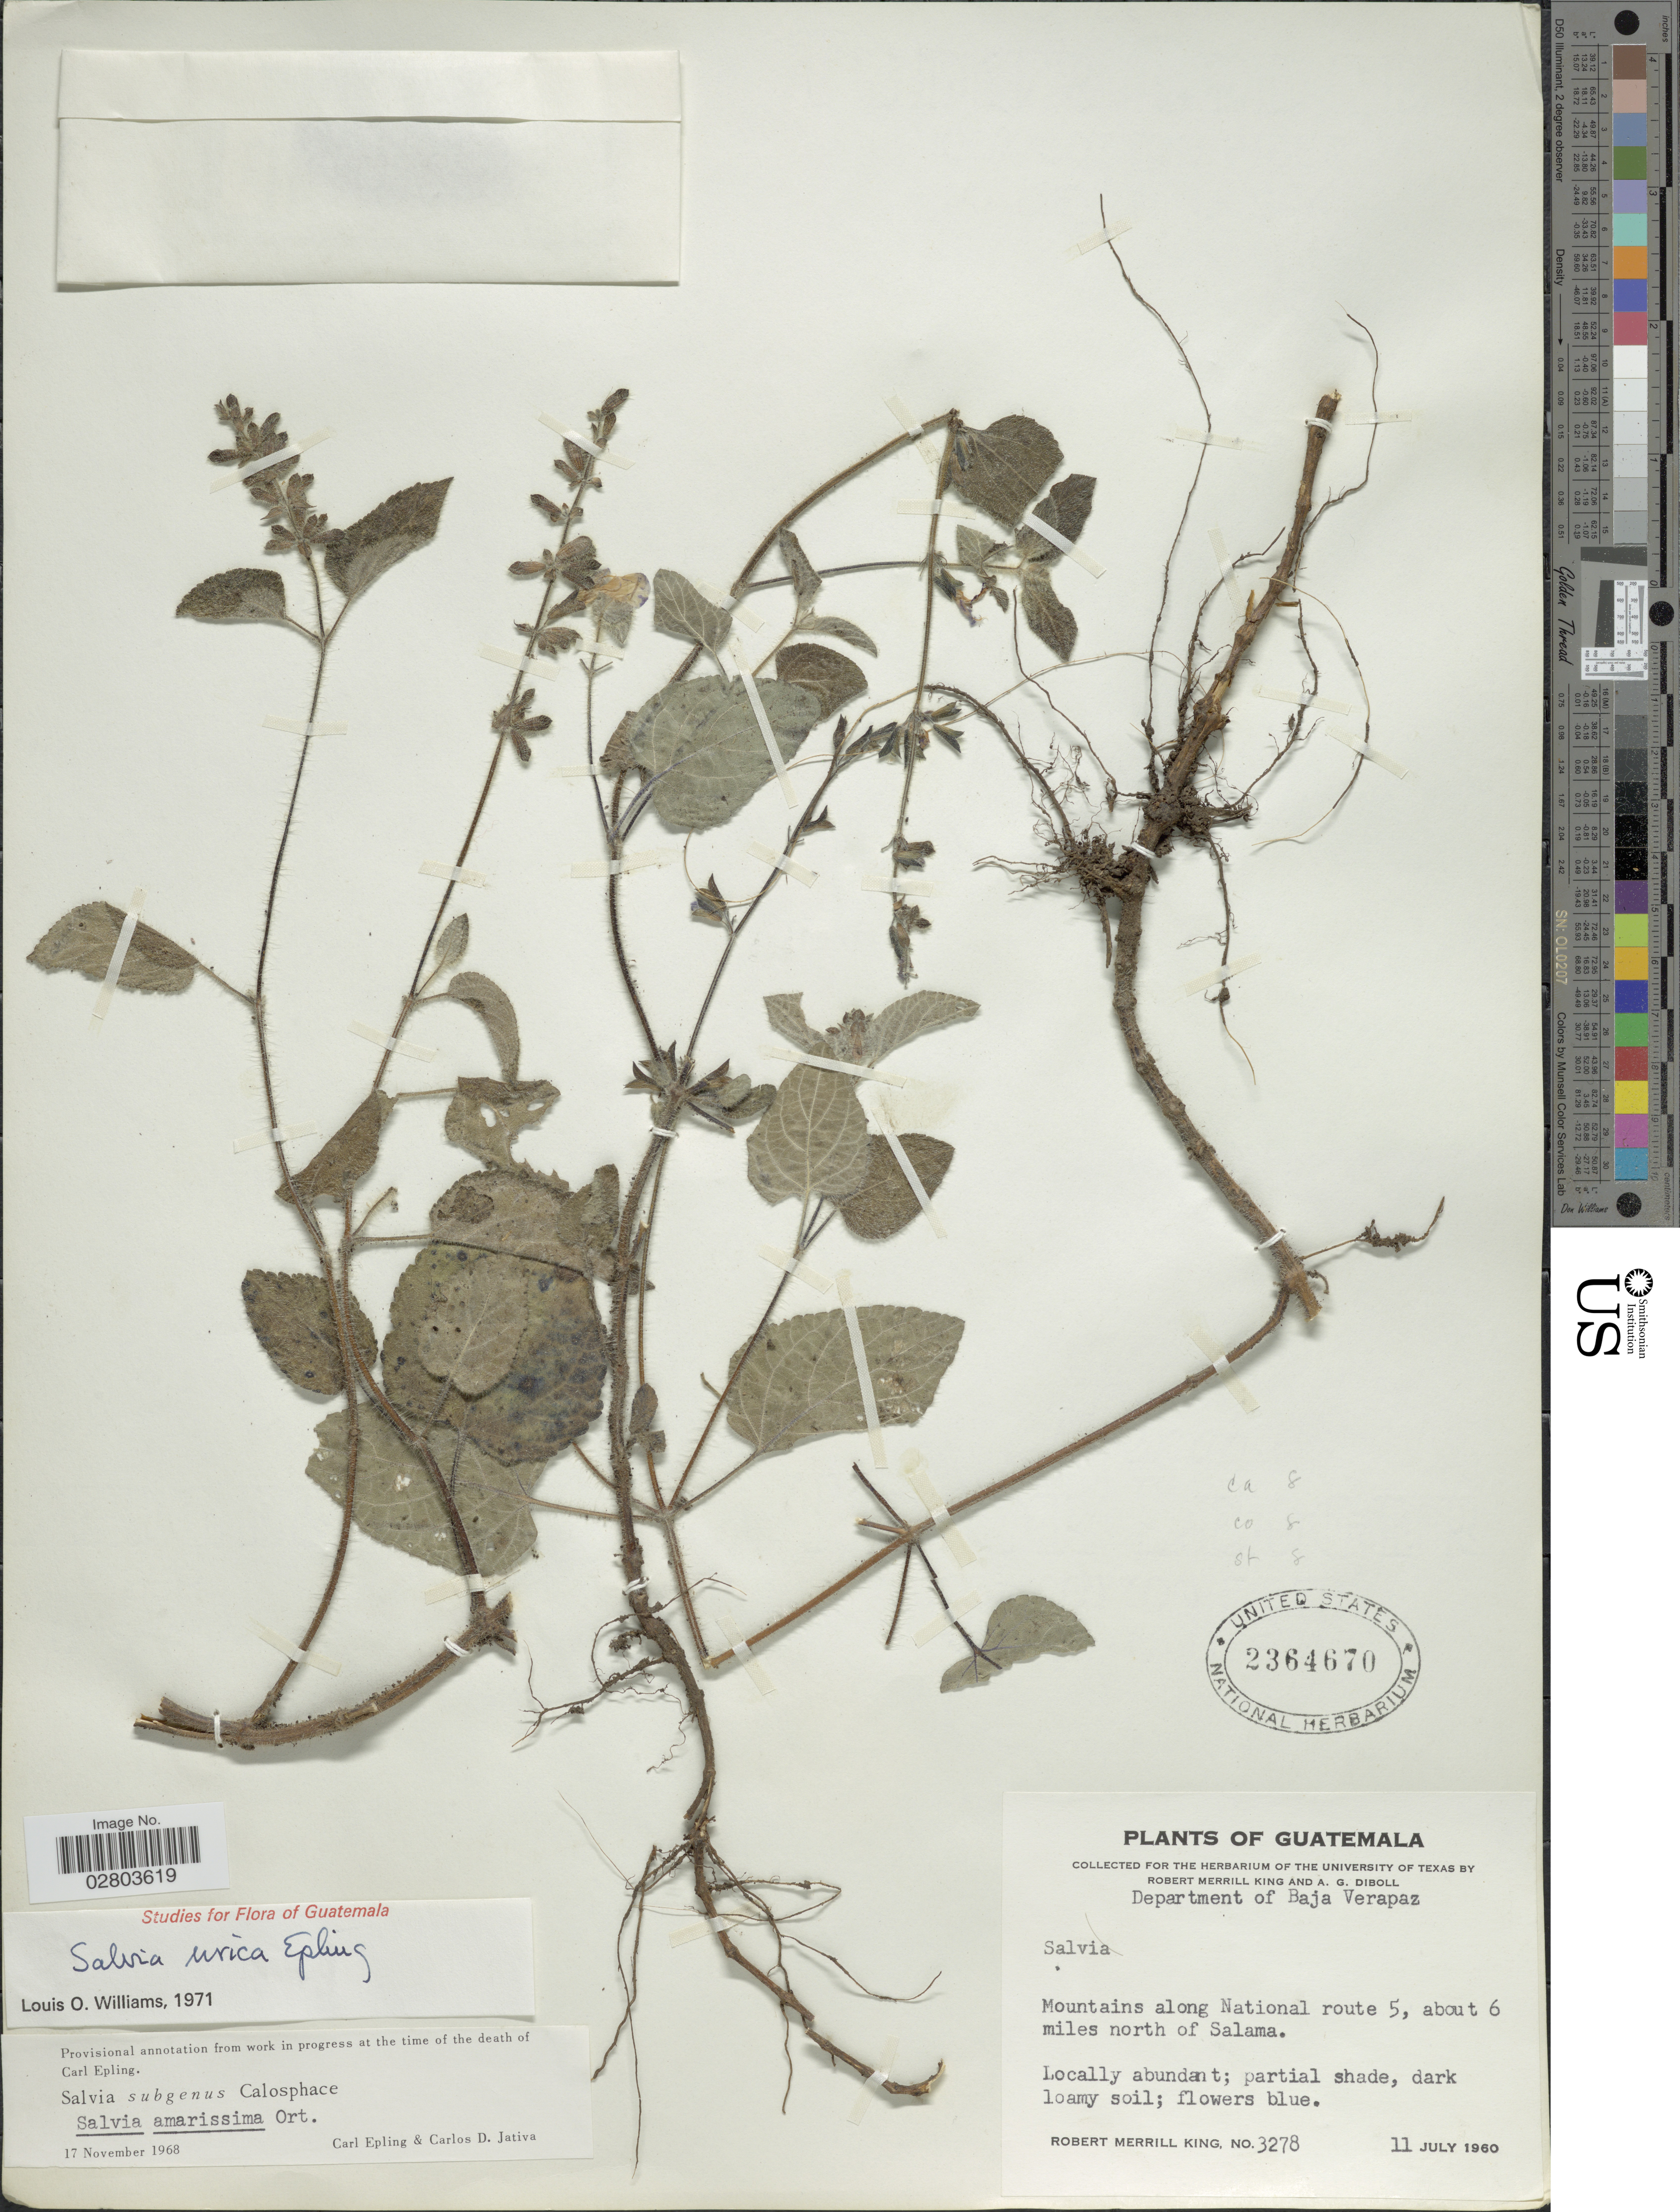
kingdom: Plantae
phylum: Tracheophyta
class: Magnoliopsida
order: Lamiales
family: Lamiaceae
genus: Salvia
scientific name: Salvia urica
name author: Epling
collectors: R. M. King & A. Diboll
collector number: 3278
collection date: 1960-07-11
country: Guatemala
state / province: Baja Verapaz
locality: Department of Baja Verapaz. Mountains along National route 5, about 6 miles north of Salama.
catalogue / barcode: US 2364670